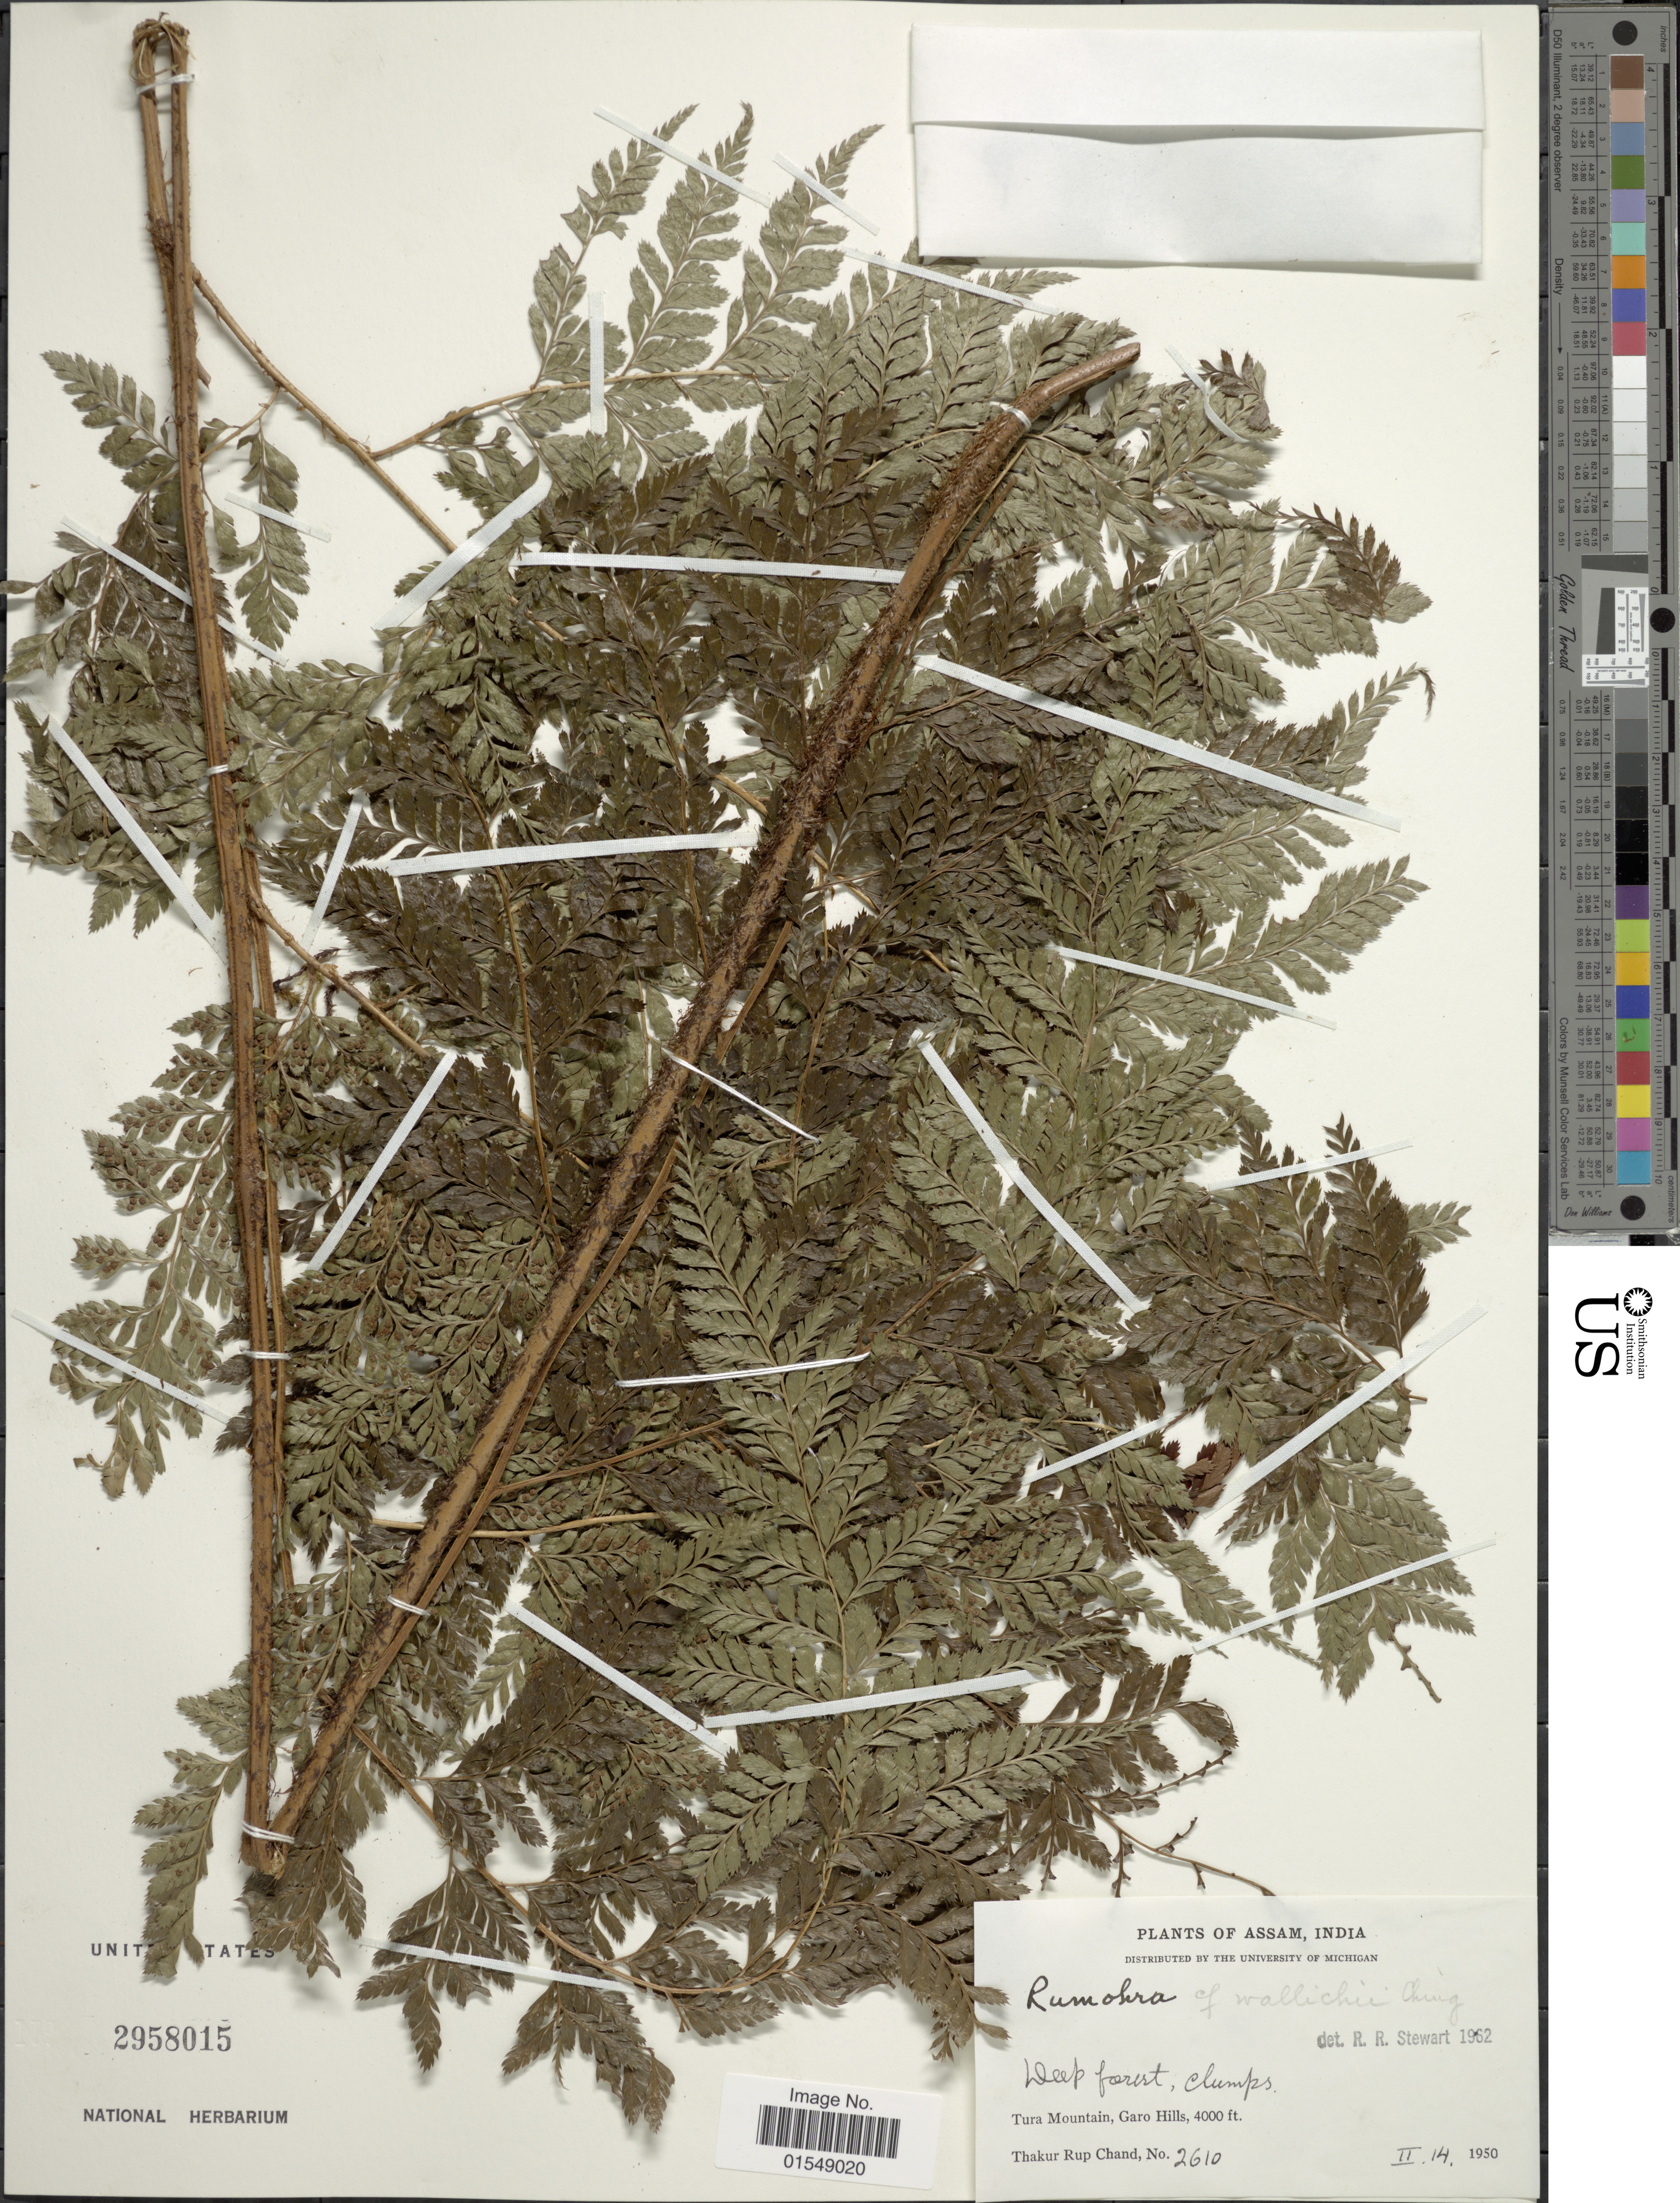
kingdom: Plantae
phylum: Tracheophyta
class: Polypodiopsida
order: Polypodiales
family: Dryopteridaceae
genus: Arachniodes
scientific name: Arachniodes coniifolia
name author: (T. Moore) Ching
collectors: T. R. Chand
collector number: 2610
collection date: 1950-02-14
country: India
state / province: Meghalaya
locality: Assam, Tura Mountain, Garo Hills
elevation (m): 1219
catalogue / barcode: US 2958015